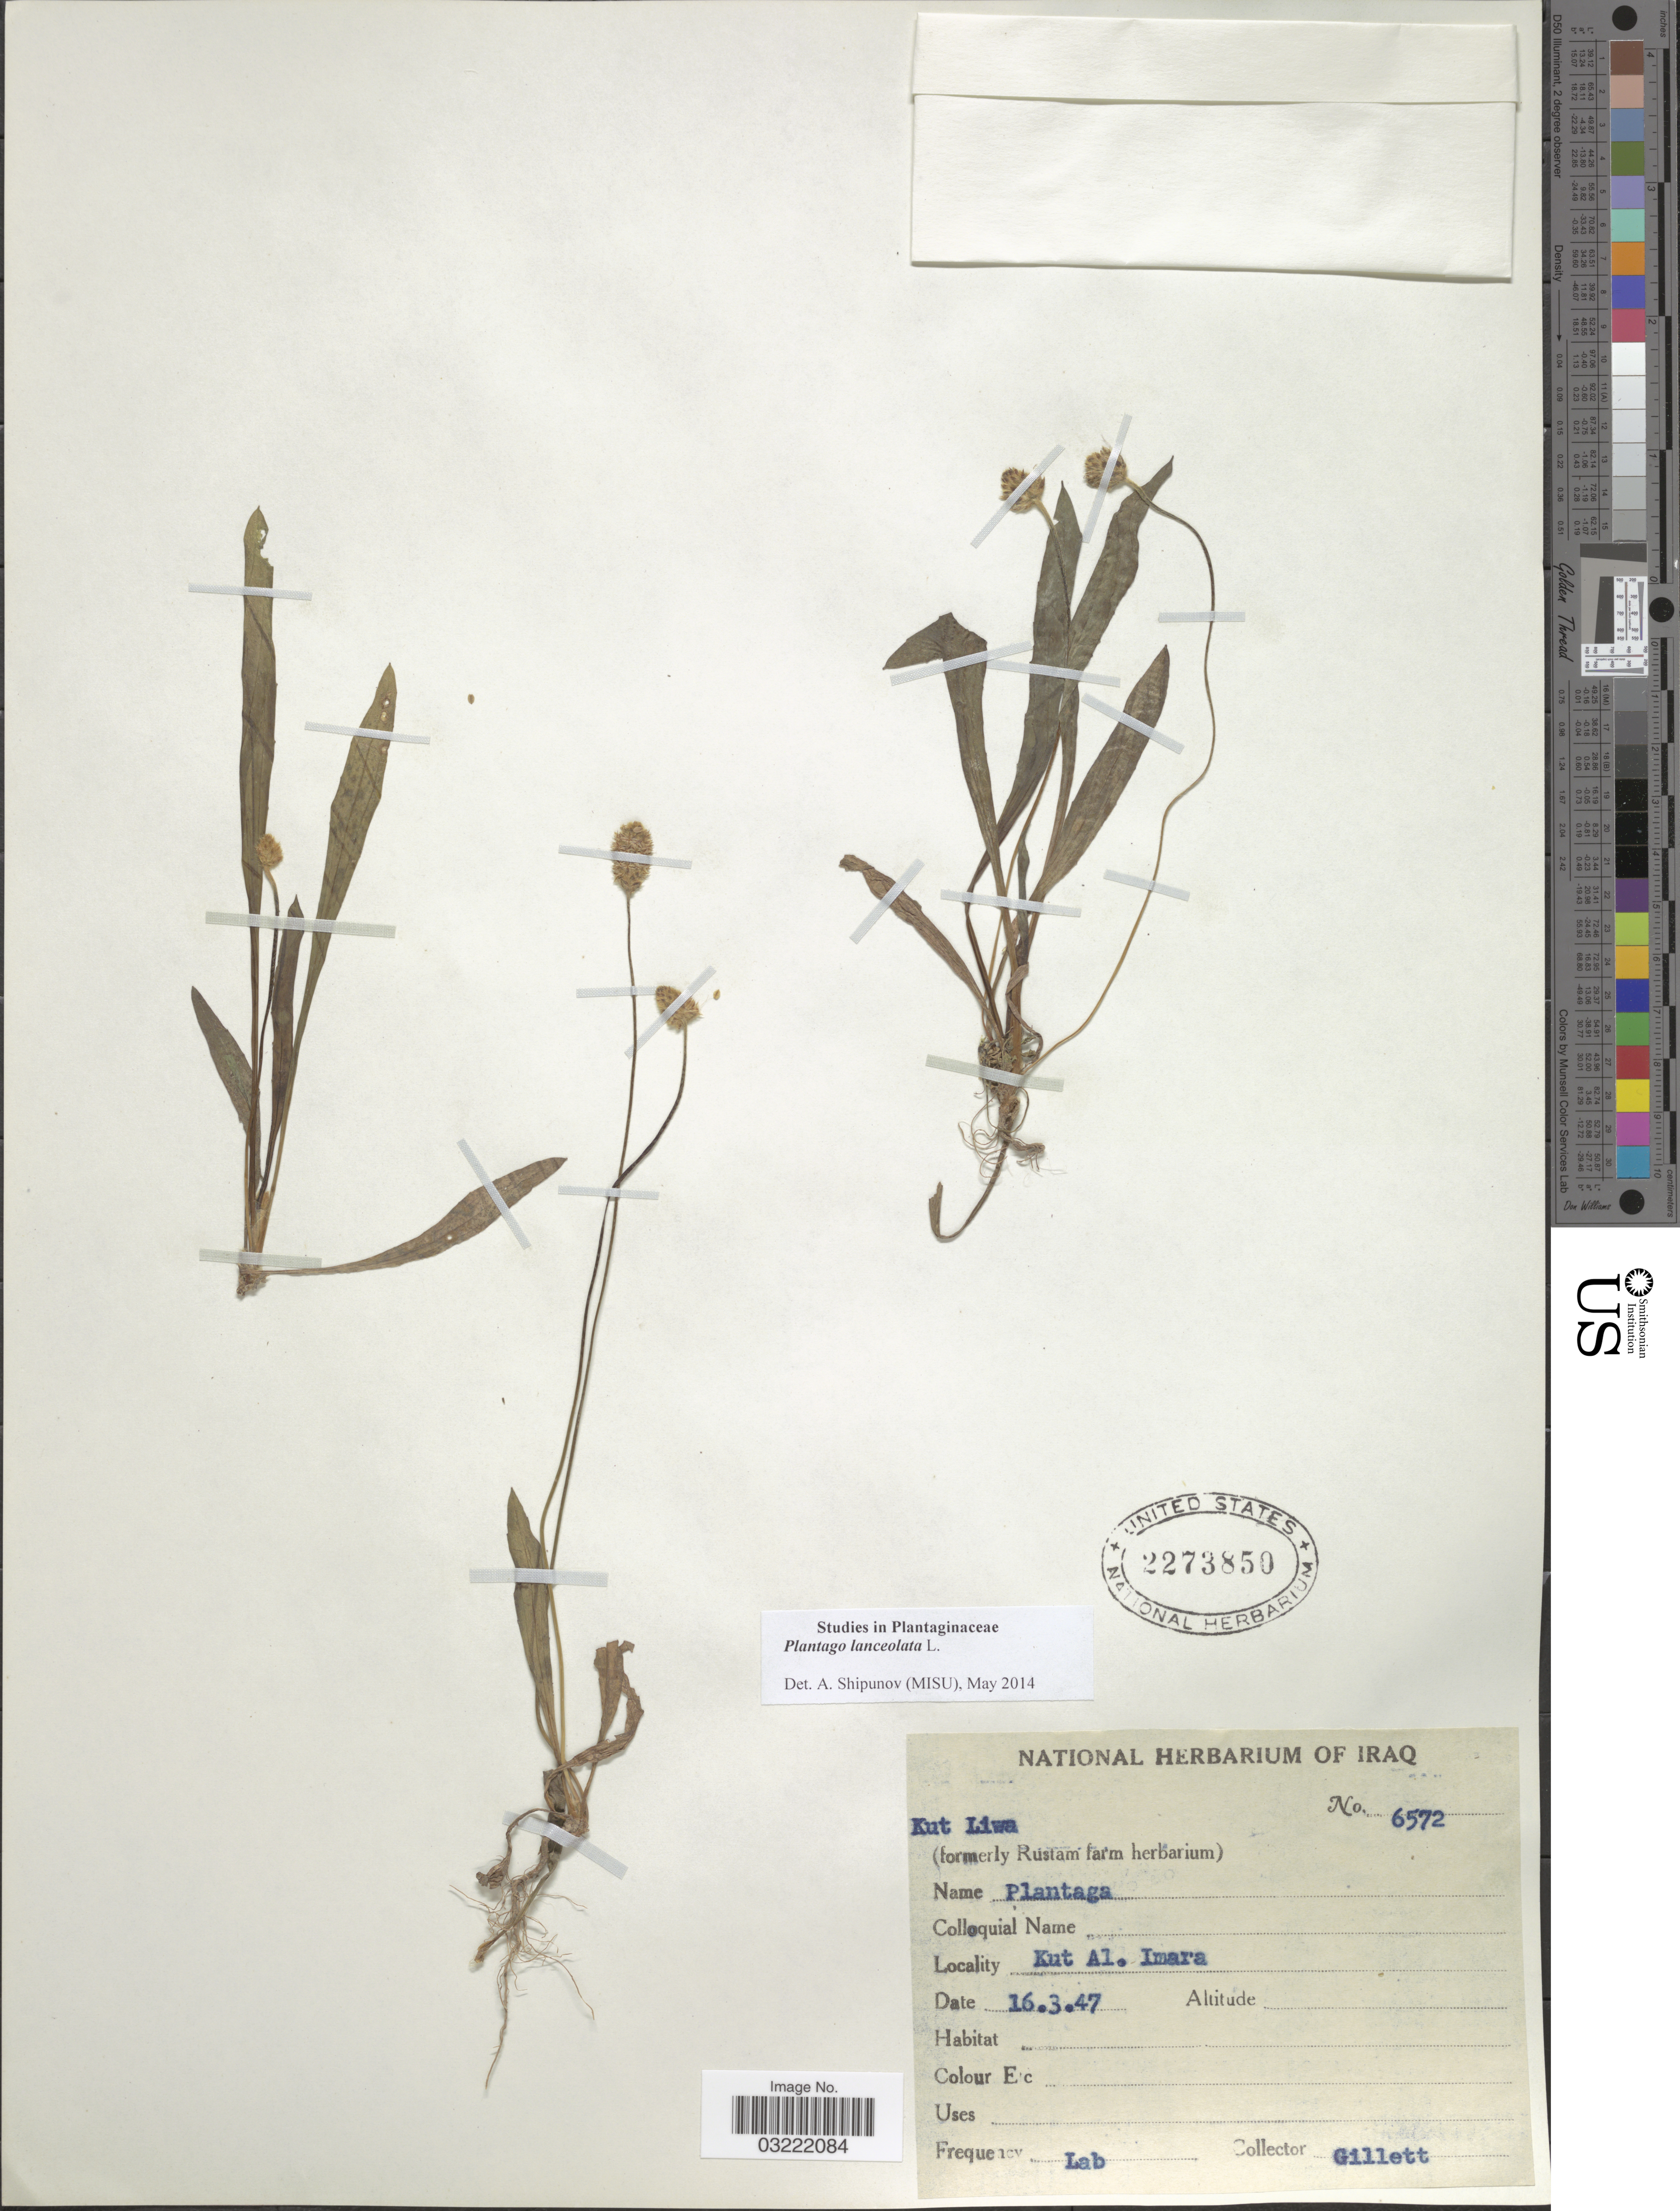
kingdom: Plantae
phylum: Tracheophyta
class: Magnoliopsida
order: Lamiales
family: Plantaginaceae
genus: Plantago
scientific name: Plantago lanceolata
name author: L.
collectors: Gillett, --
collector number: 6572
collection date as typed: Transcribed d/m/y: 16/3/47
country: Iraq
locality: Kut Liwa. Kut Al. Imara.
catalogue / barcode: US 2273850